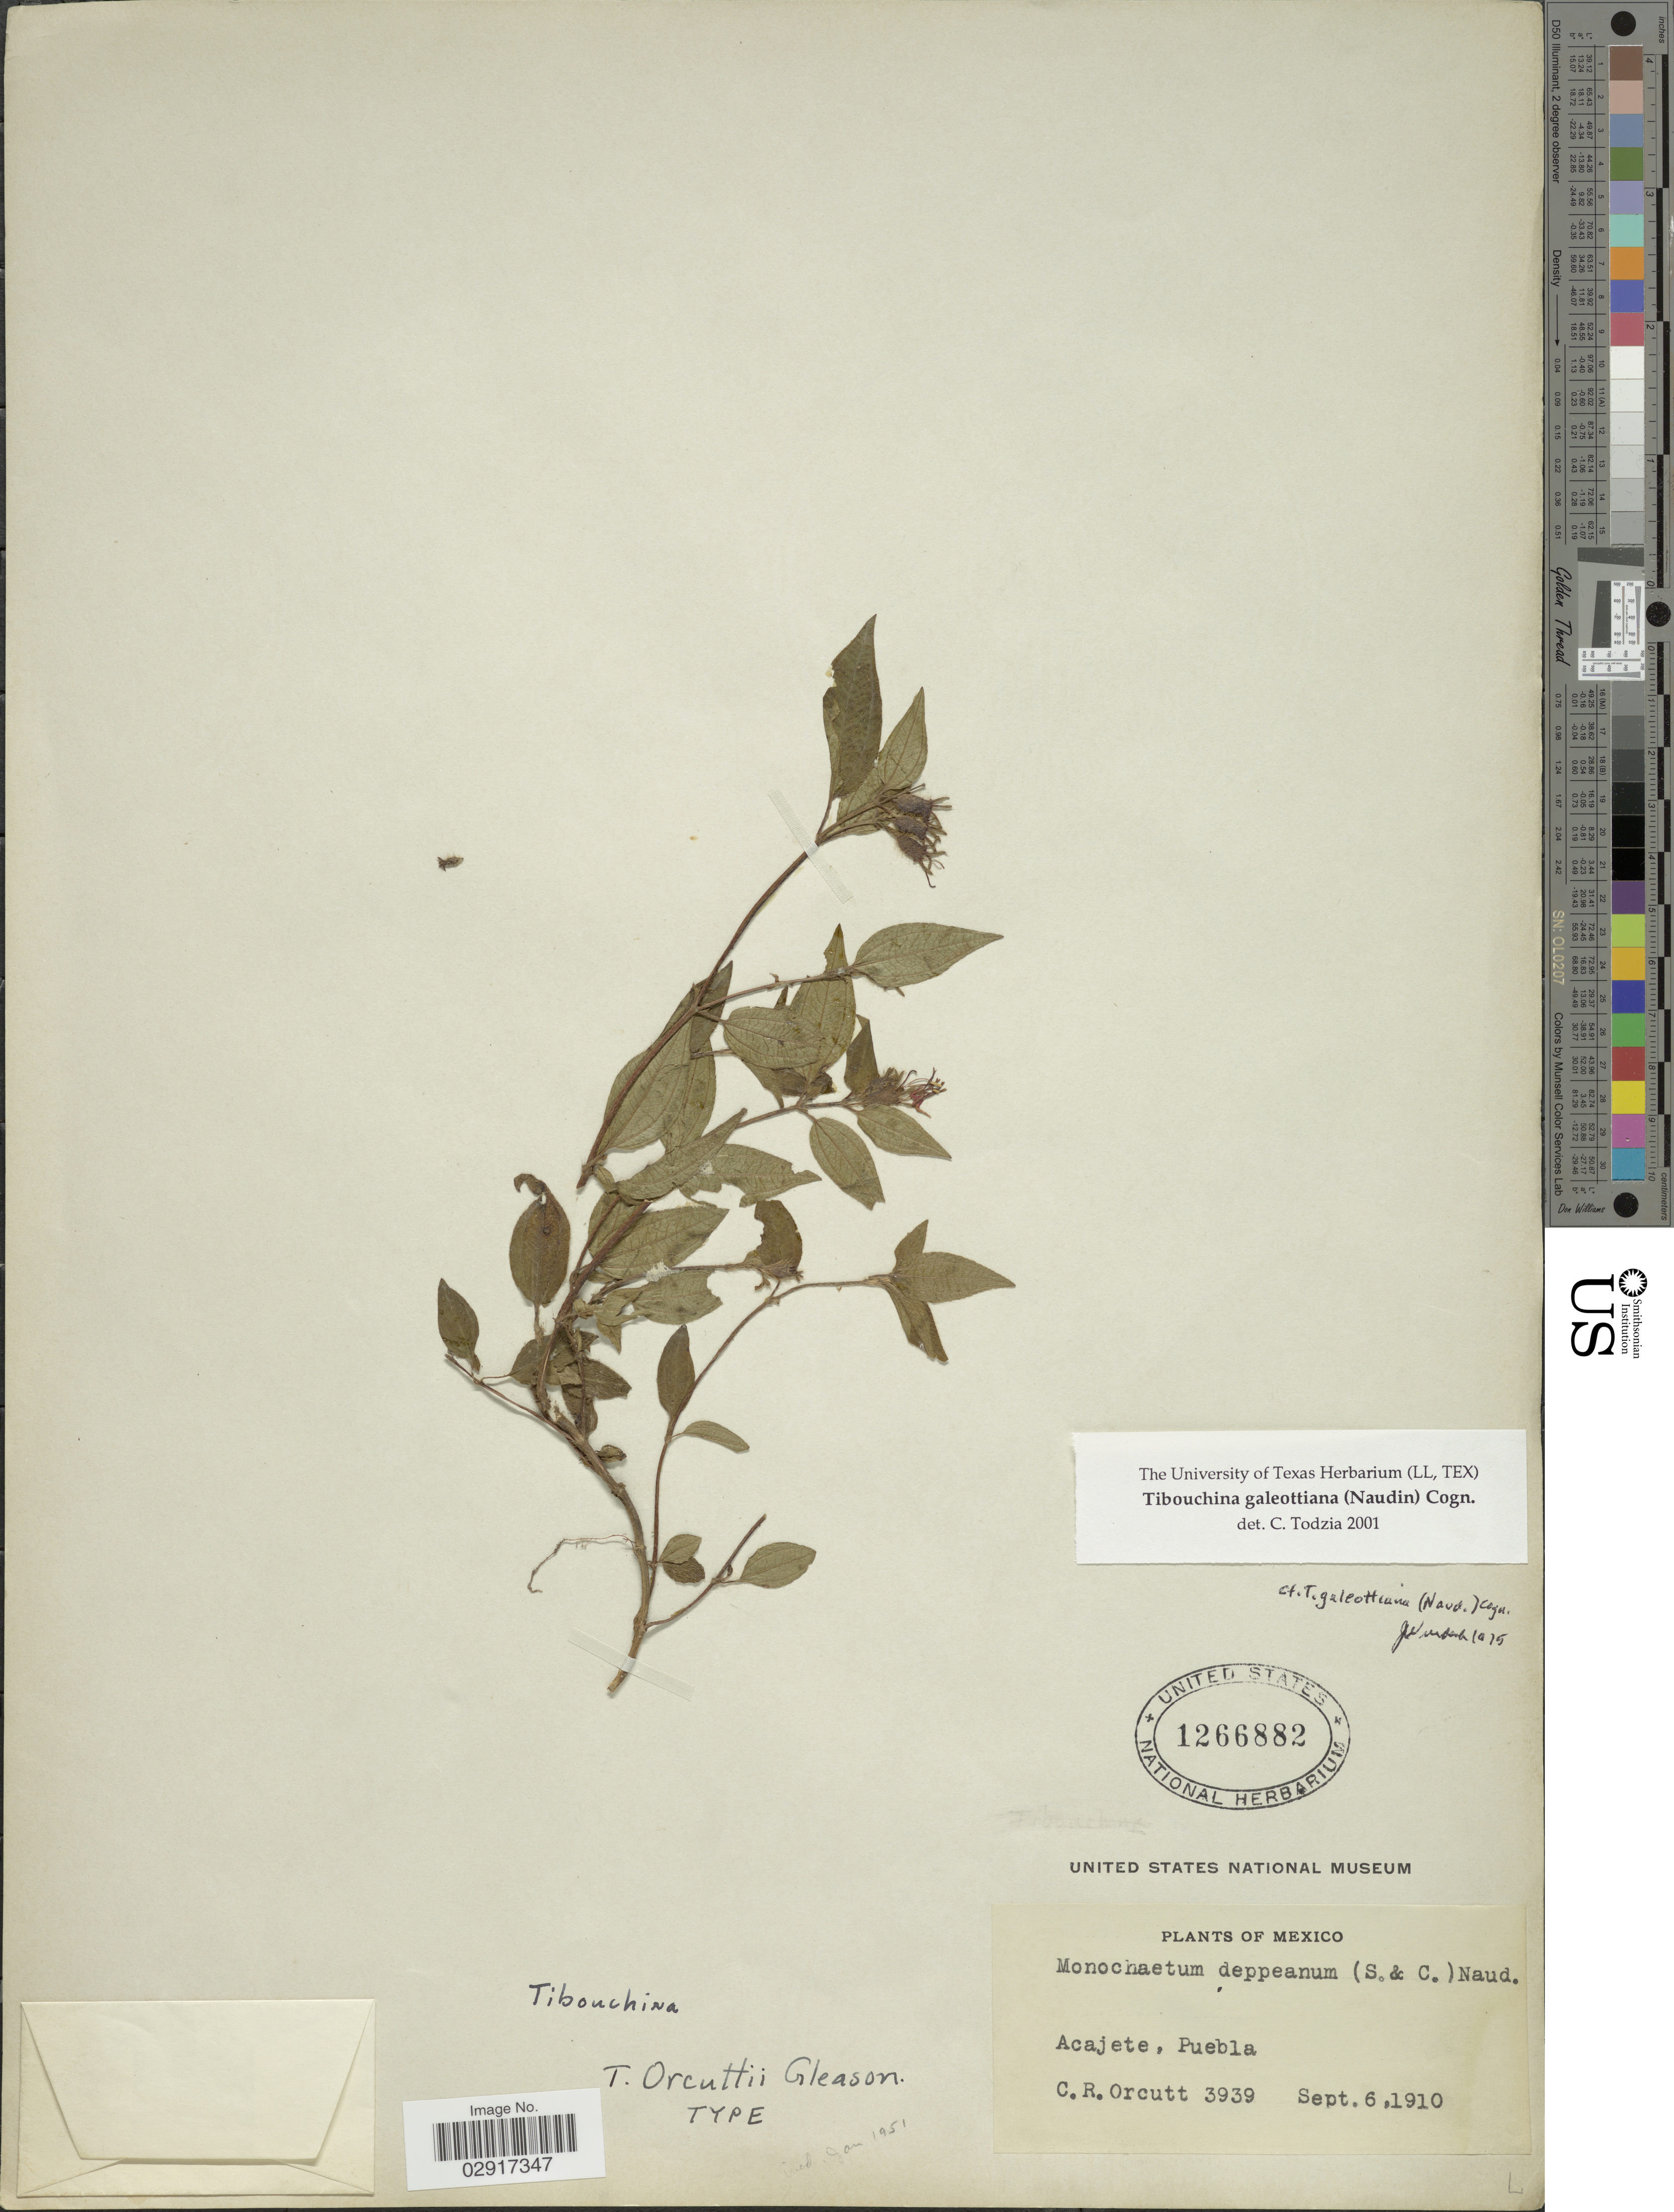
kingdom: Plantae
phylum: Tracheophyta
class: Magnoliopsida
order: Myrtales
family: Melastomataceae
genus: Chaetogastra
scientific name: Chaetogastra galeottiana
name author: (Naudin) P.J.F. Guim. & Michelang.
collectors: C. R. Orcutt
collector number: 3939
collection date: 1910-09-06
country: Mexico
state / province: Puebla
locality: Acajete.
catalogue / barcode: US 1266882